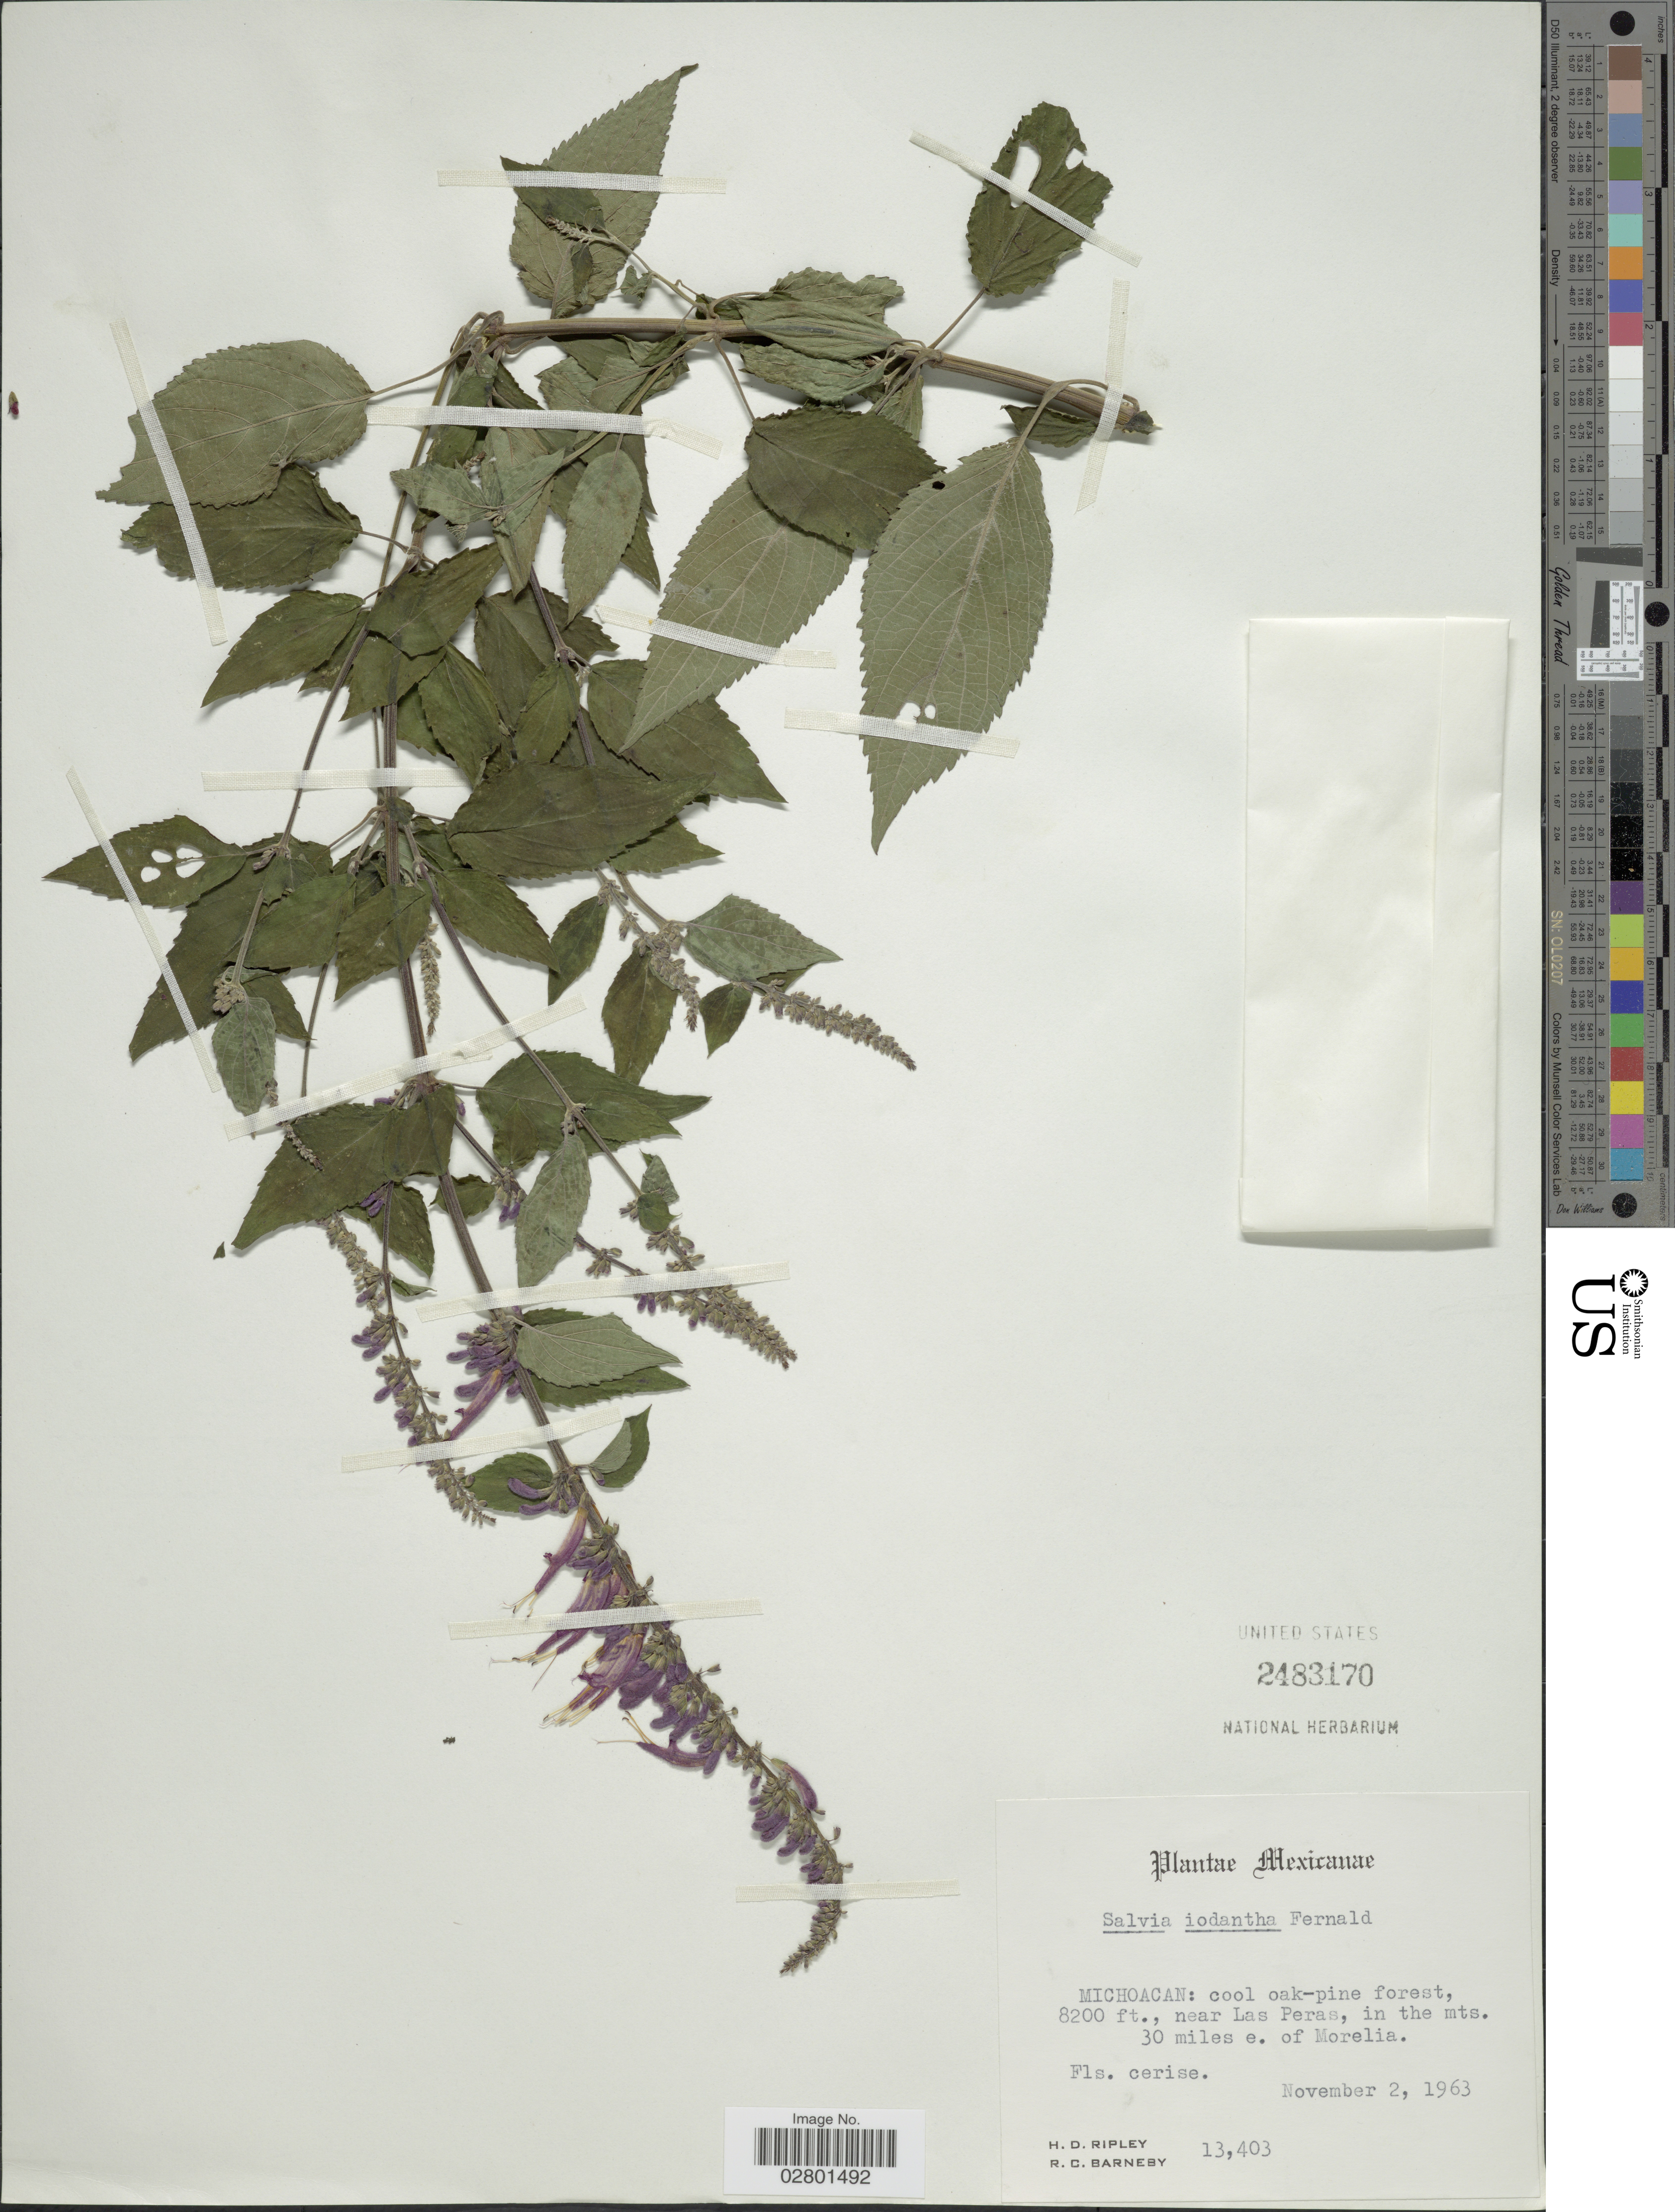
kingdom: Plantae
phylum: Tracheophyta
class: Magnoliopsida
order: Lamiales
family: Lamiaceae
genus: Salvia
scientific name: Salvia iodantha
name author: Fernald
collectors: H. Ripley & R. C. Barneby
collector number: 13403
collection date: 1963-11-02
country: Mexico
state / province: Michoacán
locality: Near Las Peras, in the mts. 30 miles e. of Morelia.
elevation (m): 2499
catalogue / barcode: US 2483170